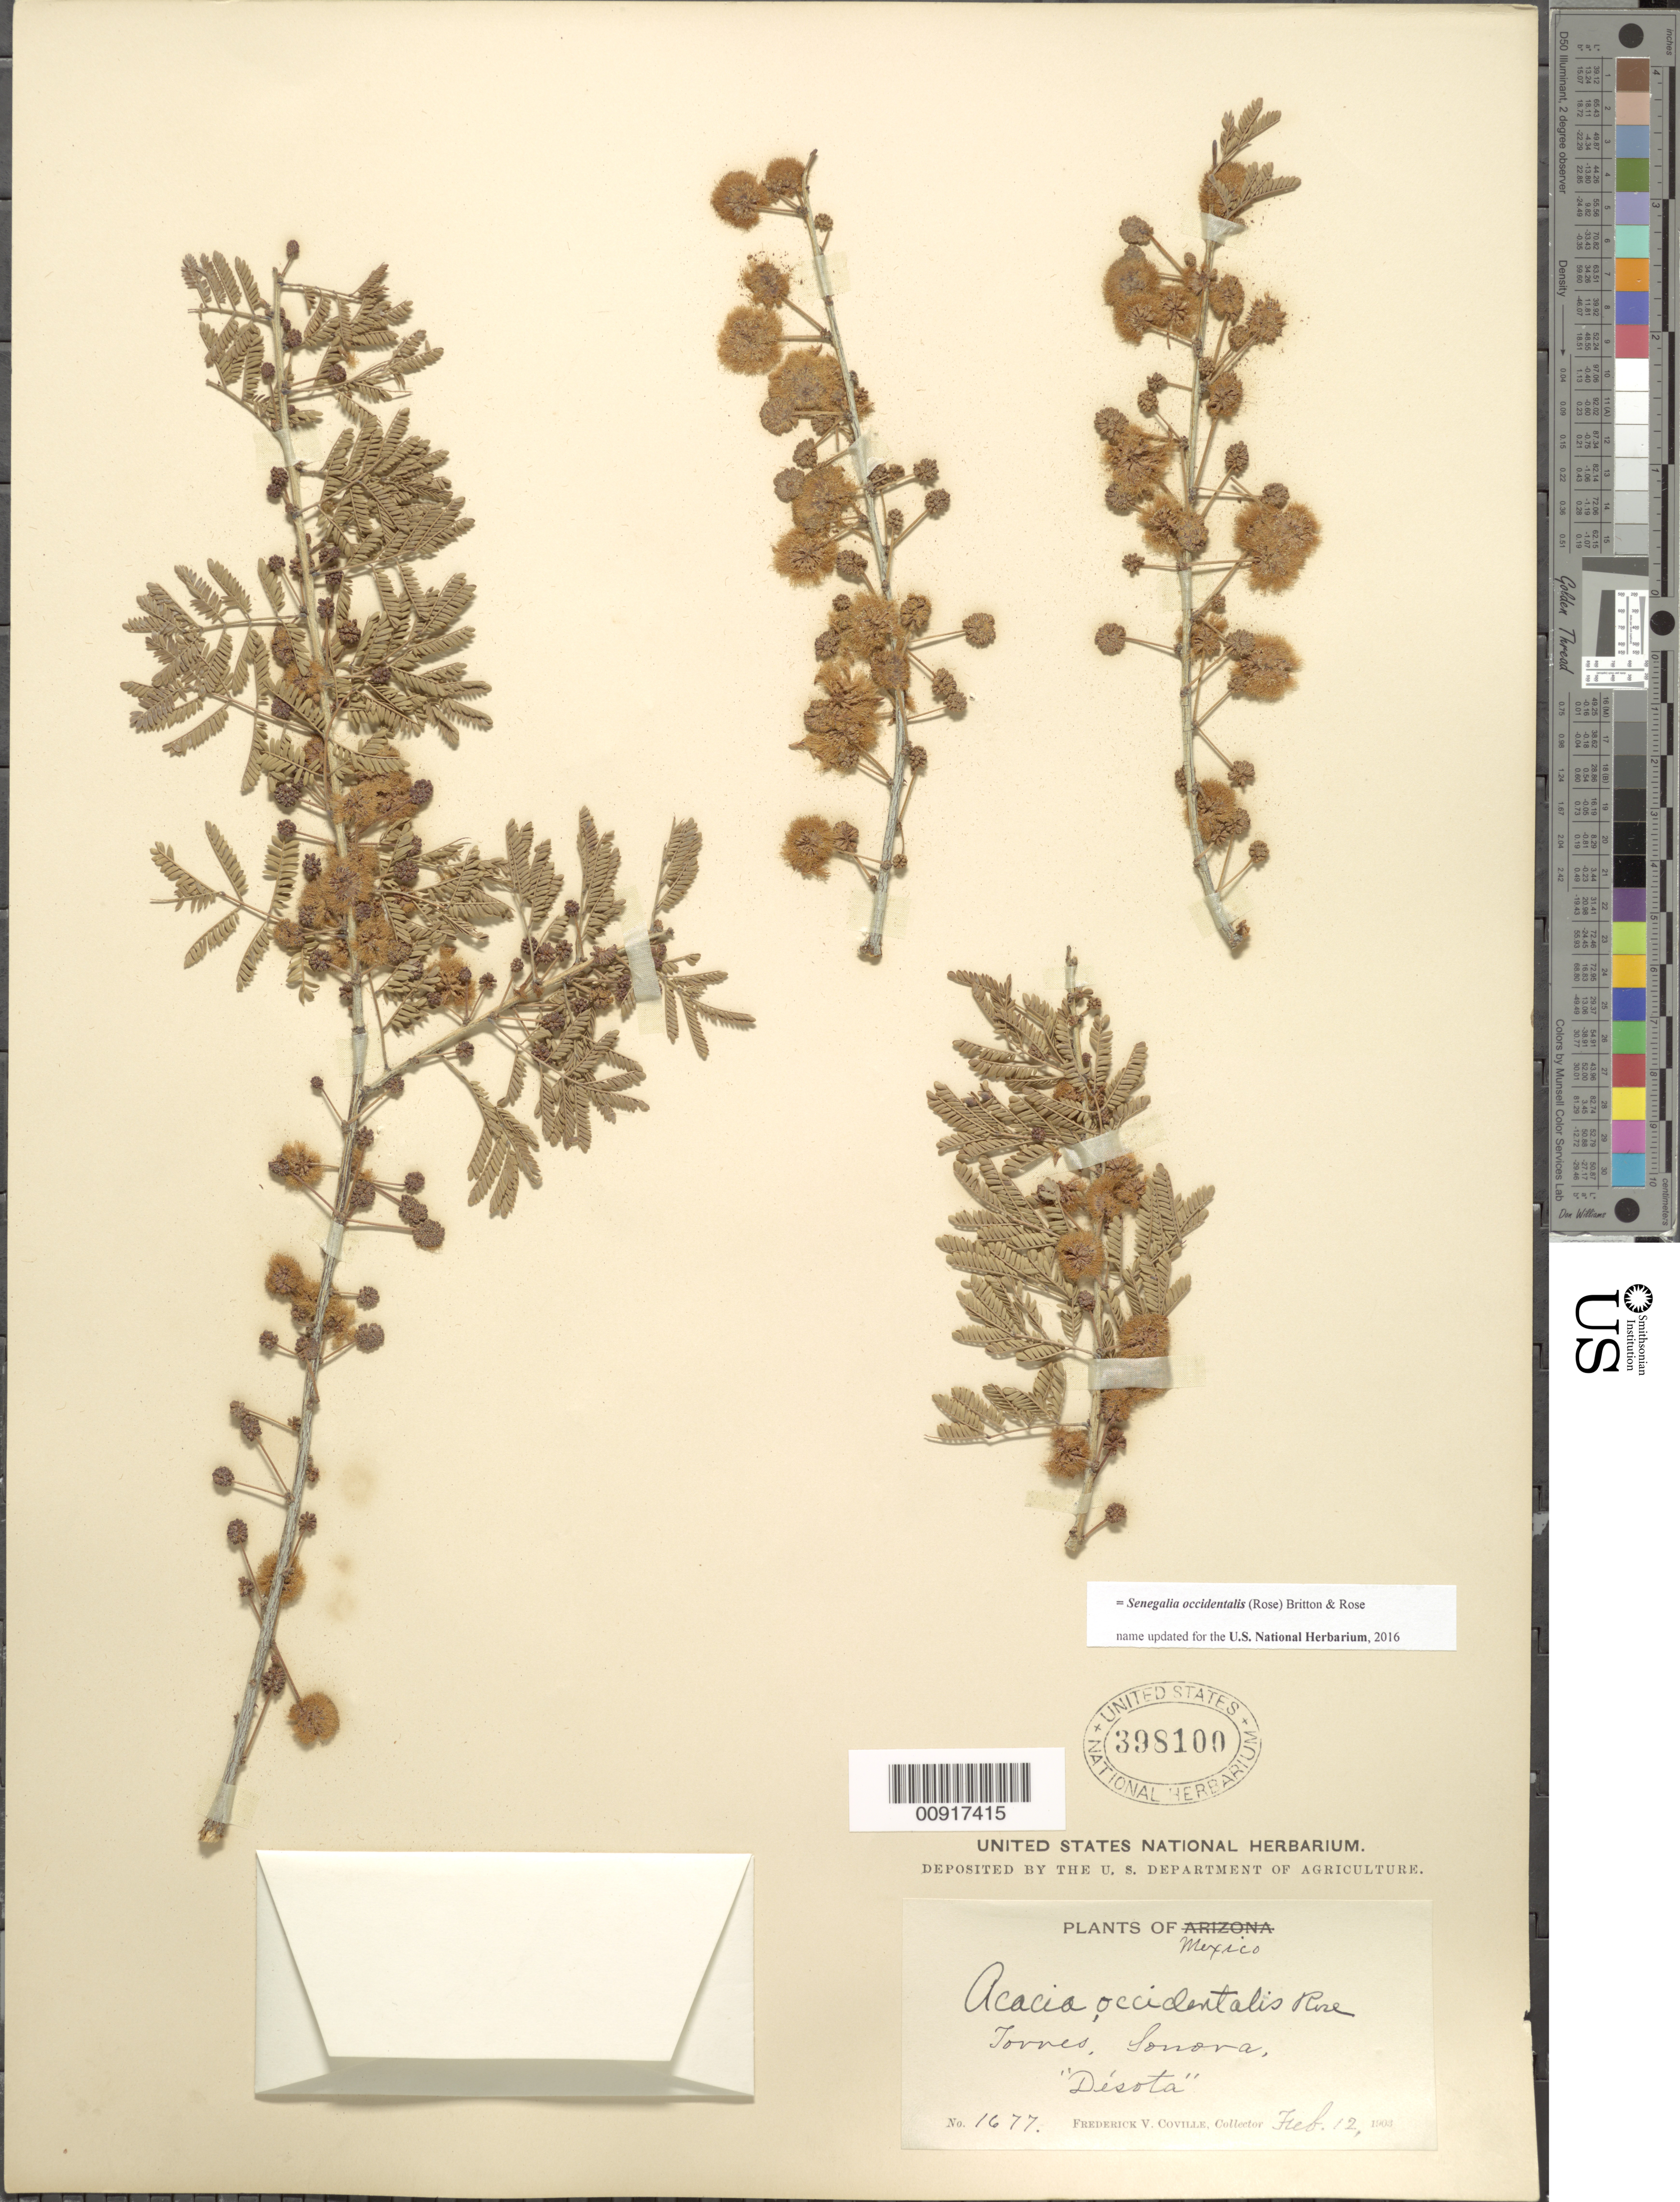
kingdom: Plantae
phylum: Tracheophyta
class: Magnoliopsida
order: Fabales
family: Fabaceae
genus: Senegalia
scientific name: Senegalia occidentalis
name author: (Rose) Britton & Rose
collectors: F. V. Coville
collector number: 1677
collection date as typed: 12 Feb 1903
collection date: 1903-02-12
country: Mexico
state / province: Sonora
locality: Torres, Sonora.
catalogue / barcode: US 398100